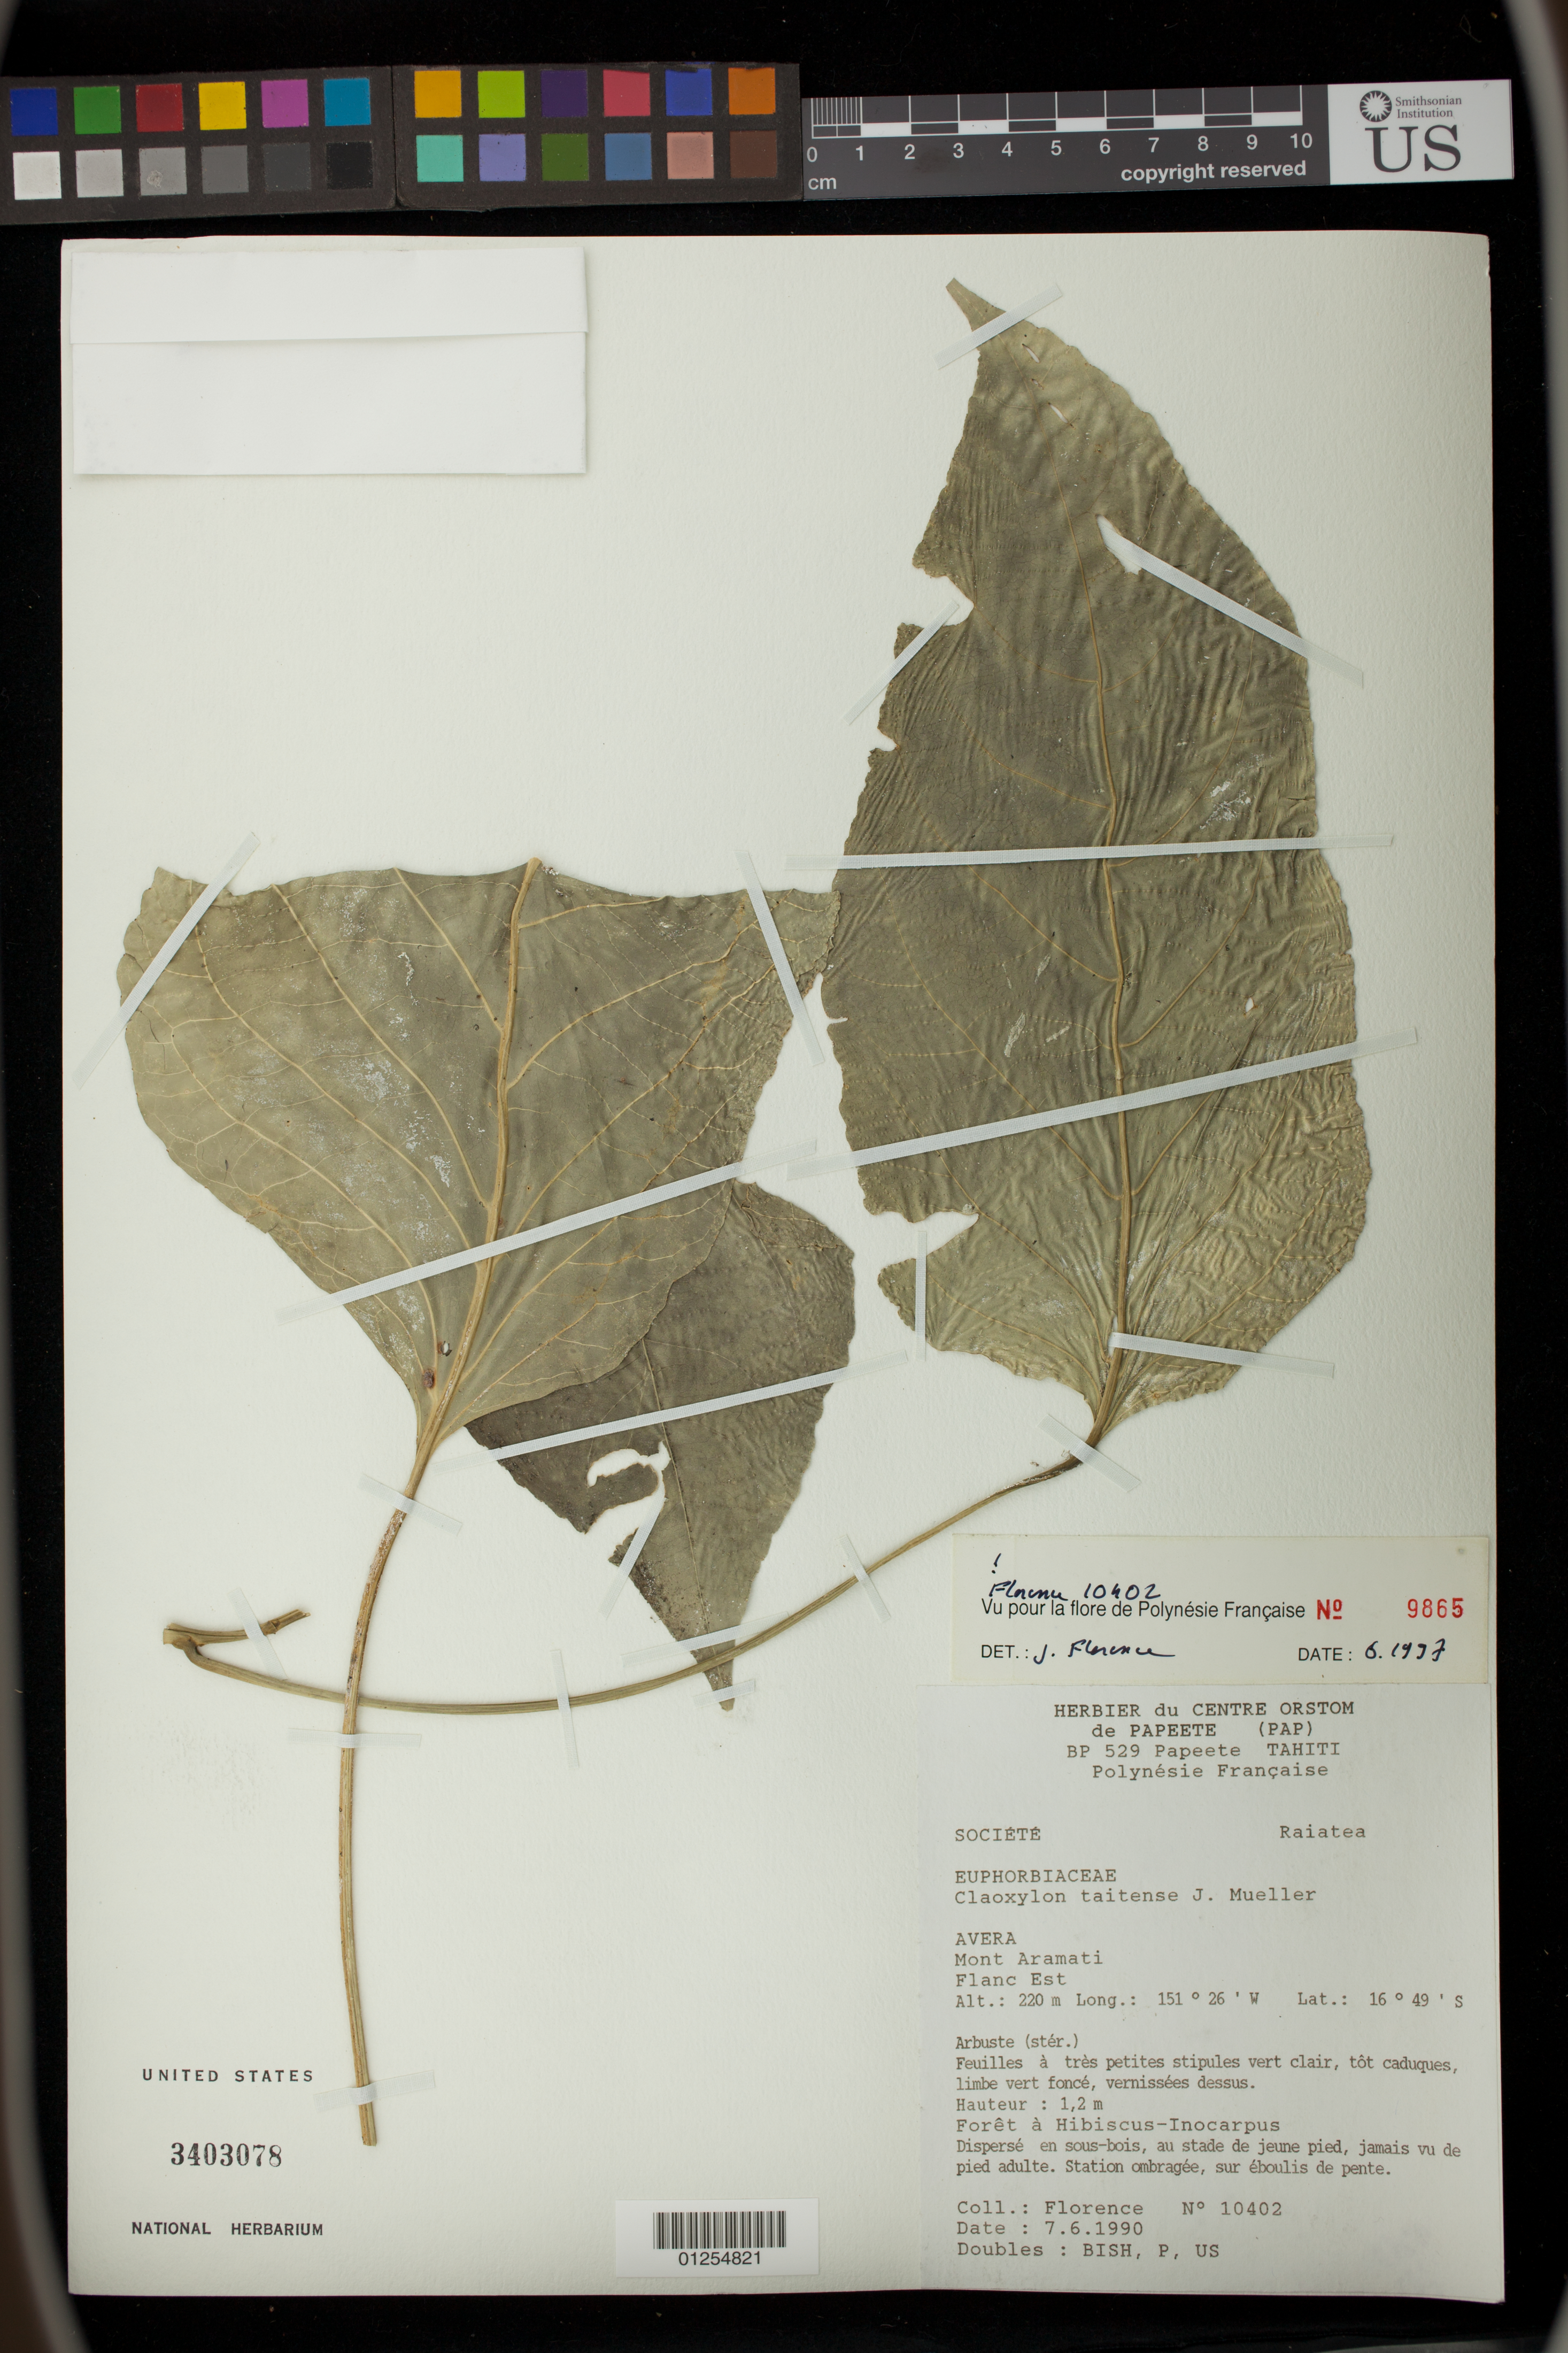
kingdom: Plantae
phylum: Tracheophyta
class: Magnoliopsida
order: Malpighiales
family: Euphorbiaceae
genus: Claoxylon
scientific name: Claoxylon taitense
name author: Müll. Arg.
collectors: J. Florence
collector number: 10402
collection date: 1990-06-07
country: French Polynesia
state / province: Iles Australes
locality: Avera, Mont Aramati, Flanc Est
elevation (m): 220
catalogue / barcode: US 3403078